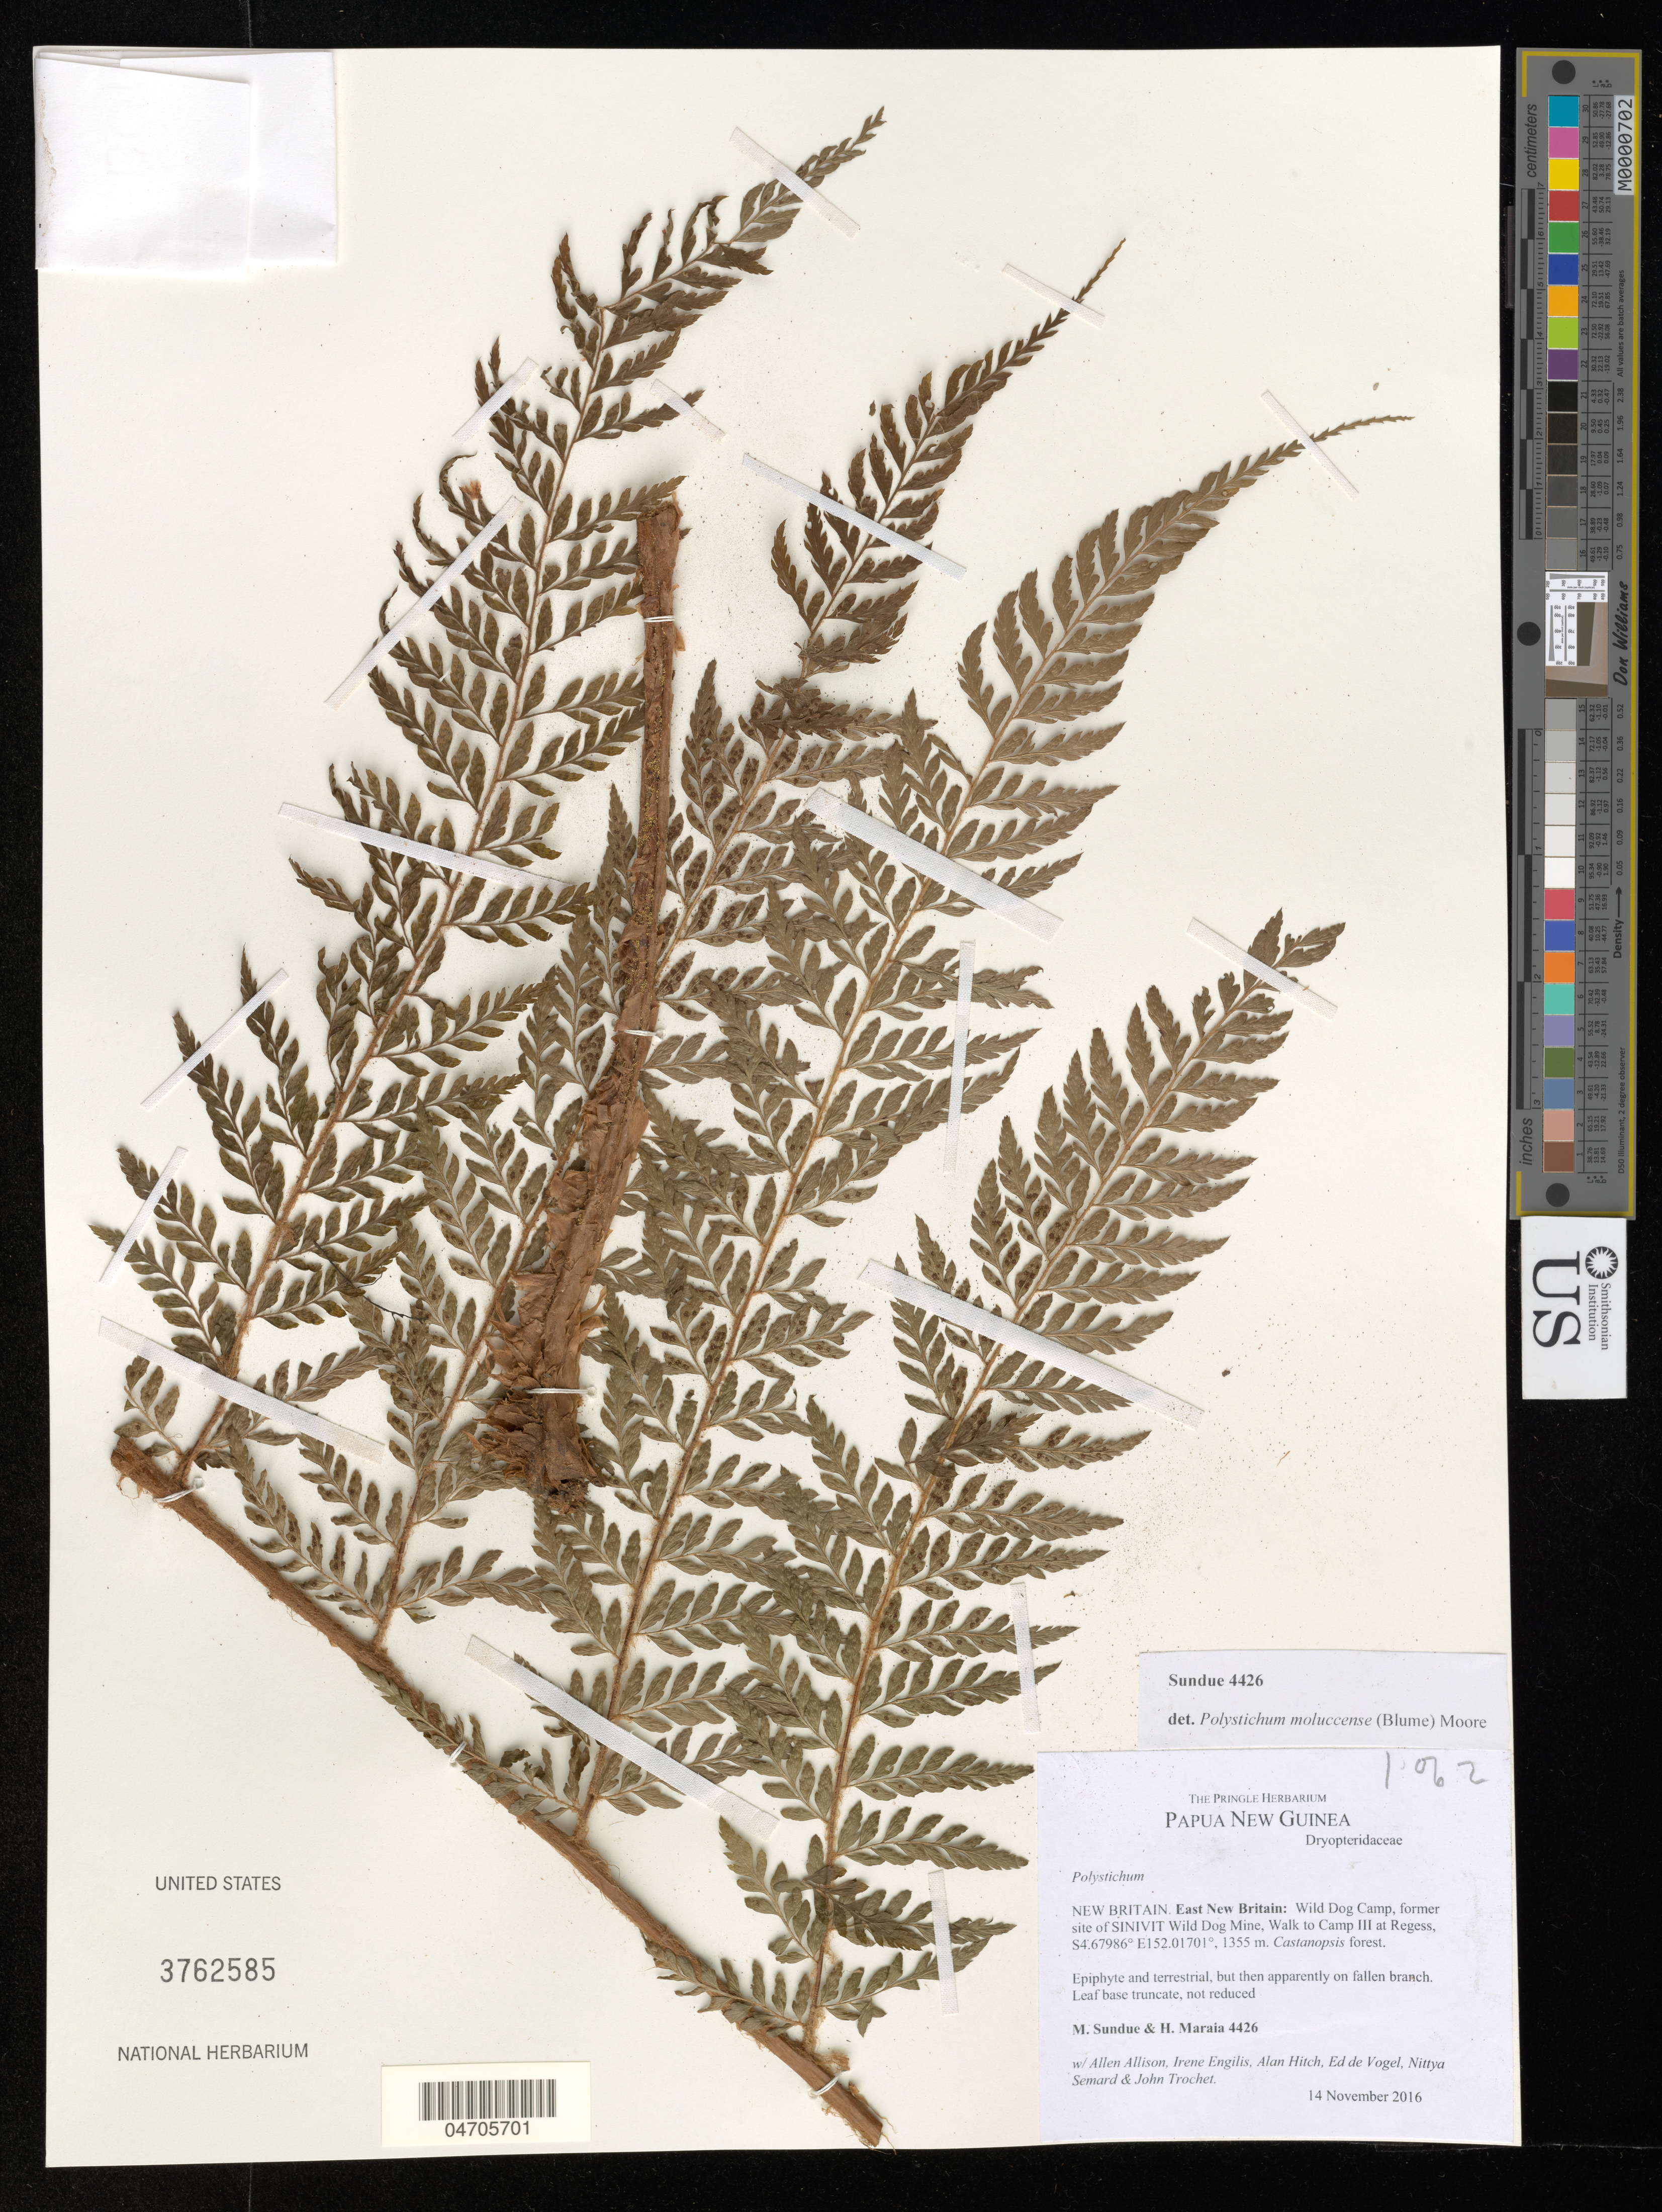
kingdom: Plantae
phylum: Tracheophyta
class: Polypodiopsida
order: Polypodiales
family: Dryopteridaceae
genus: Polystichum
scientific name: Polystichum moluccense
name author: (Blume) T. Moore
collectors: M. Sundue, H. Maraia, A. Allison & A. Garcia Jimenez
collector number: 4426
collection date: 2016-11-14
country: Papua New Guinea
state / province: East New Britain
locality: New Britain. Wild Dog Camp, former site of SINIVIT Wild Dog Mine, Walk to Camp III at Regess.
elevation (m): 1355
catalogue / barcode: US 3762585